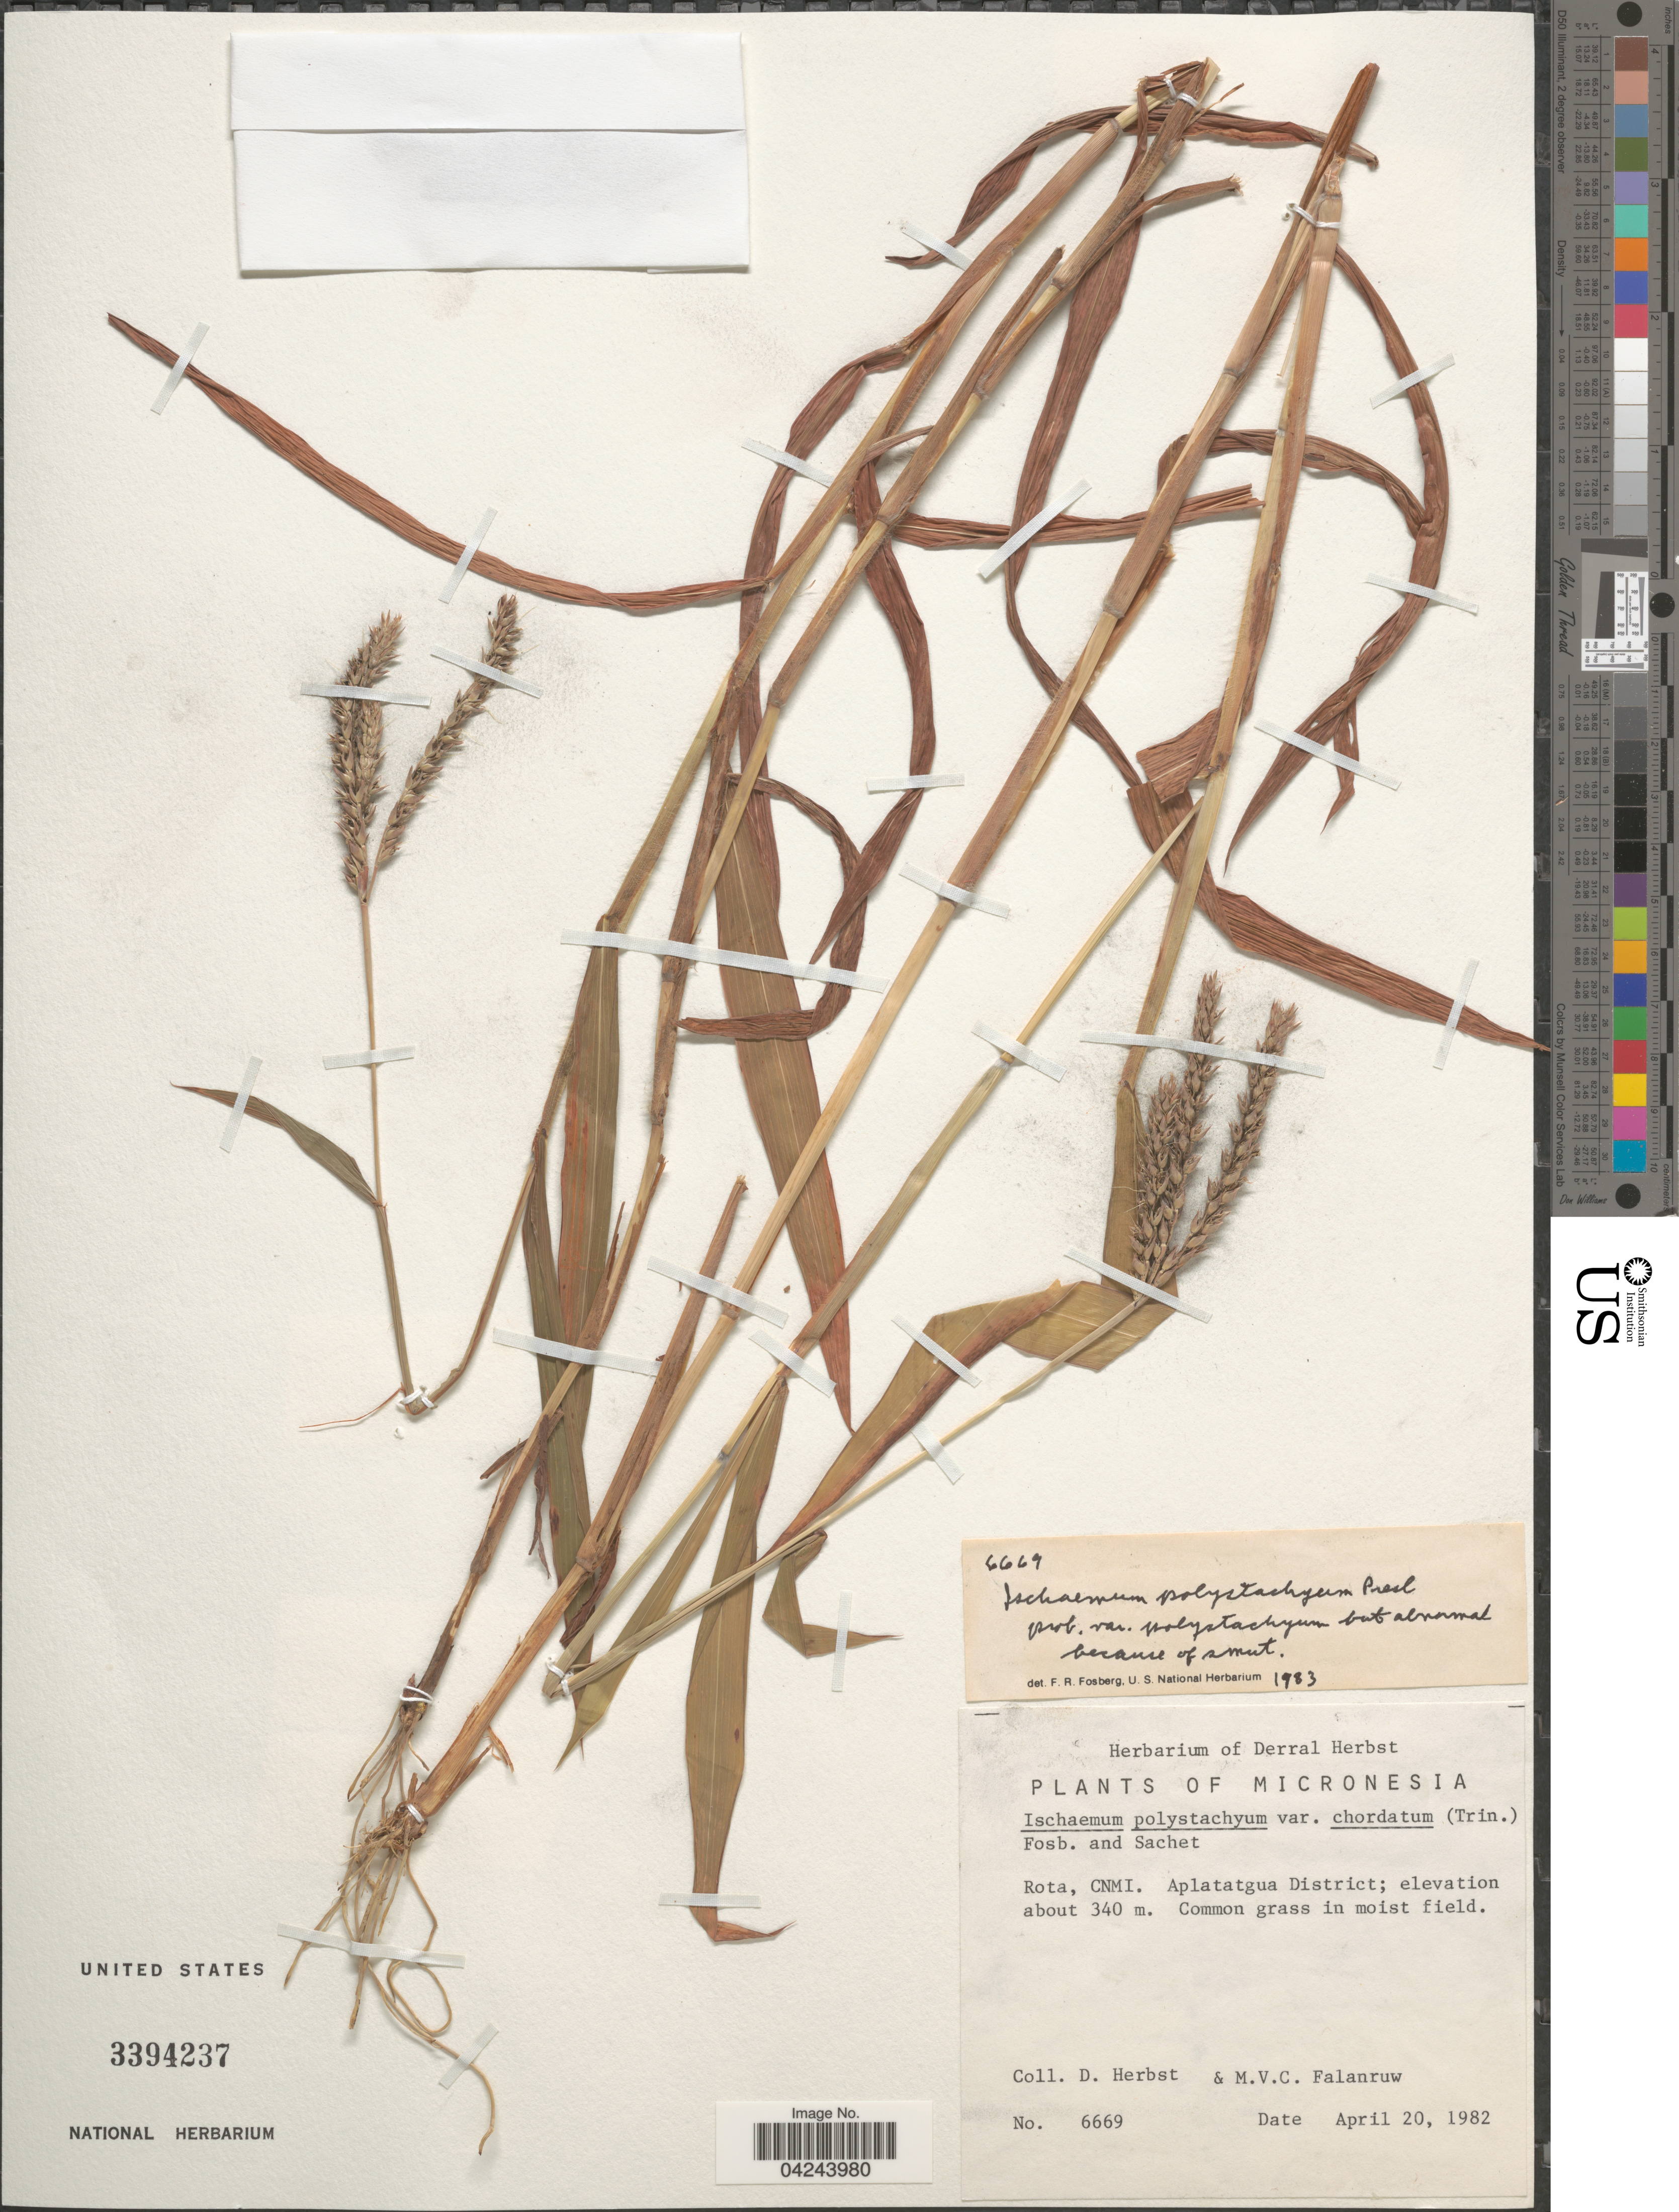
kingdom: Plantae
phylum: Tracheophyta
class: Liliopsida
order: Poales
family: Poaceae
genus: Ischaemum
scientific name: Ischaemum polystachyum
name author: J. Presl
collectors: D. Herbst & M. V. Falanruw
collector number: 6669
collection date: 1982-04-20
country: Northern Mariana Islands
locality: Micronesia. Rota, CNMI. Aplatatgua District.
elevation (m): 340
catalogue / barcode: US 3394237